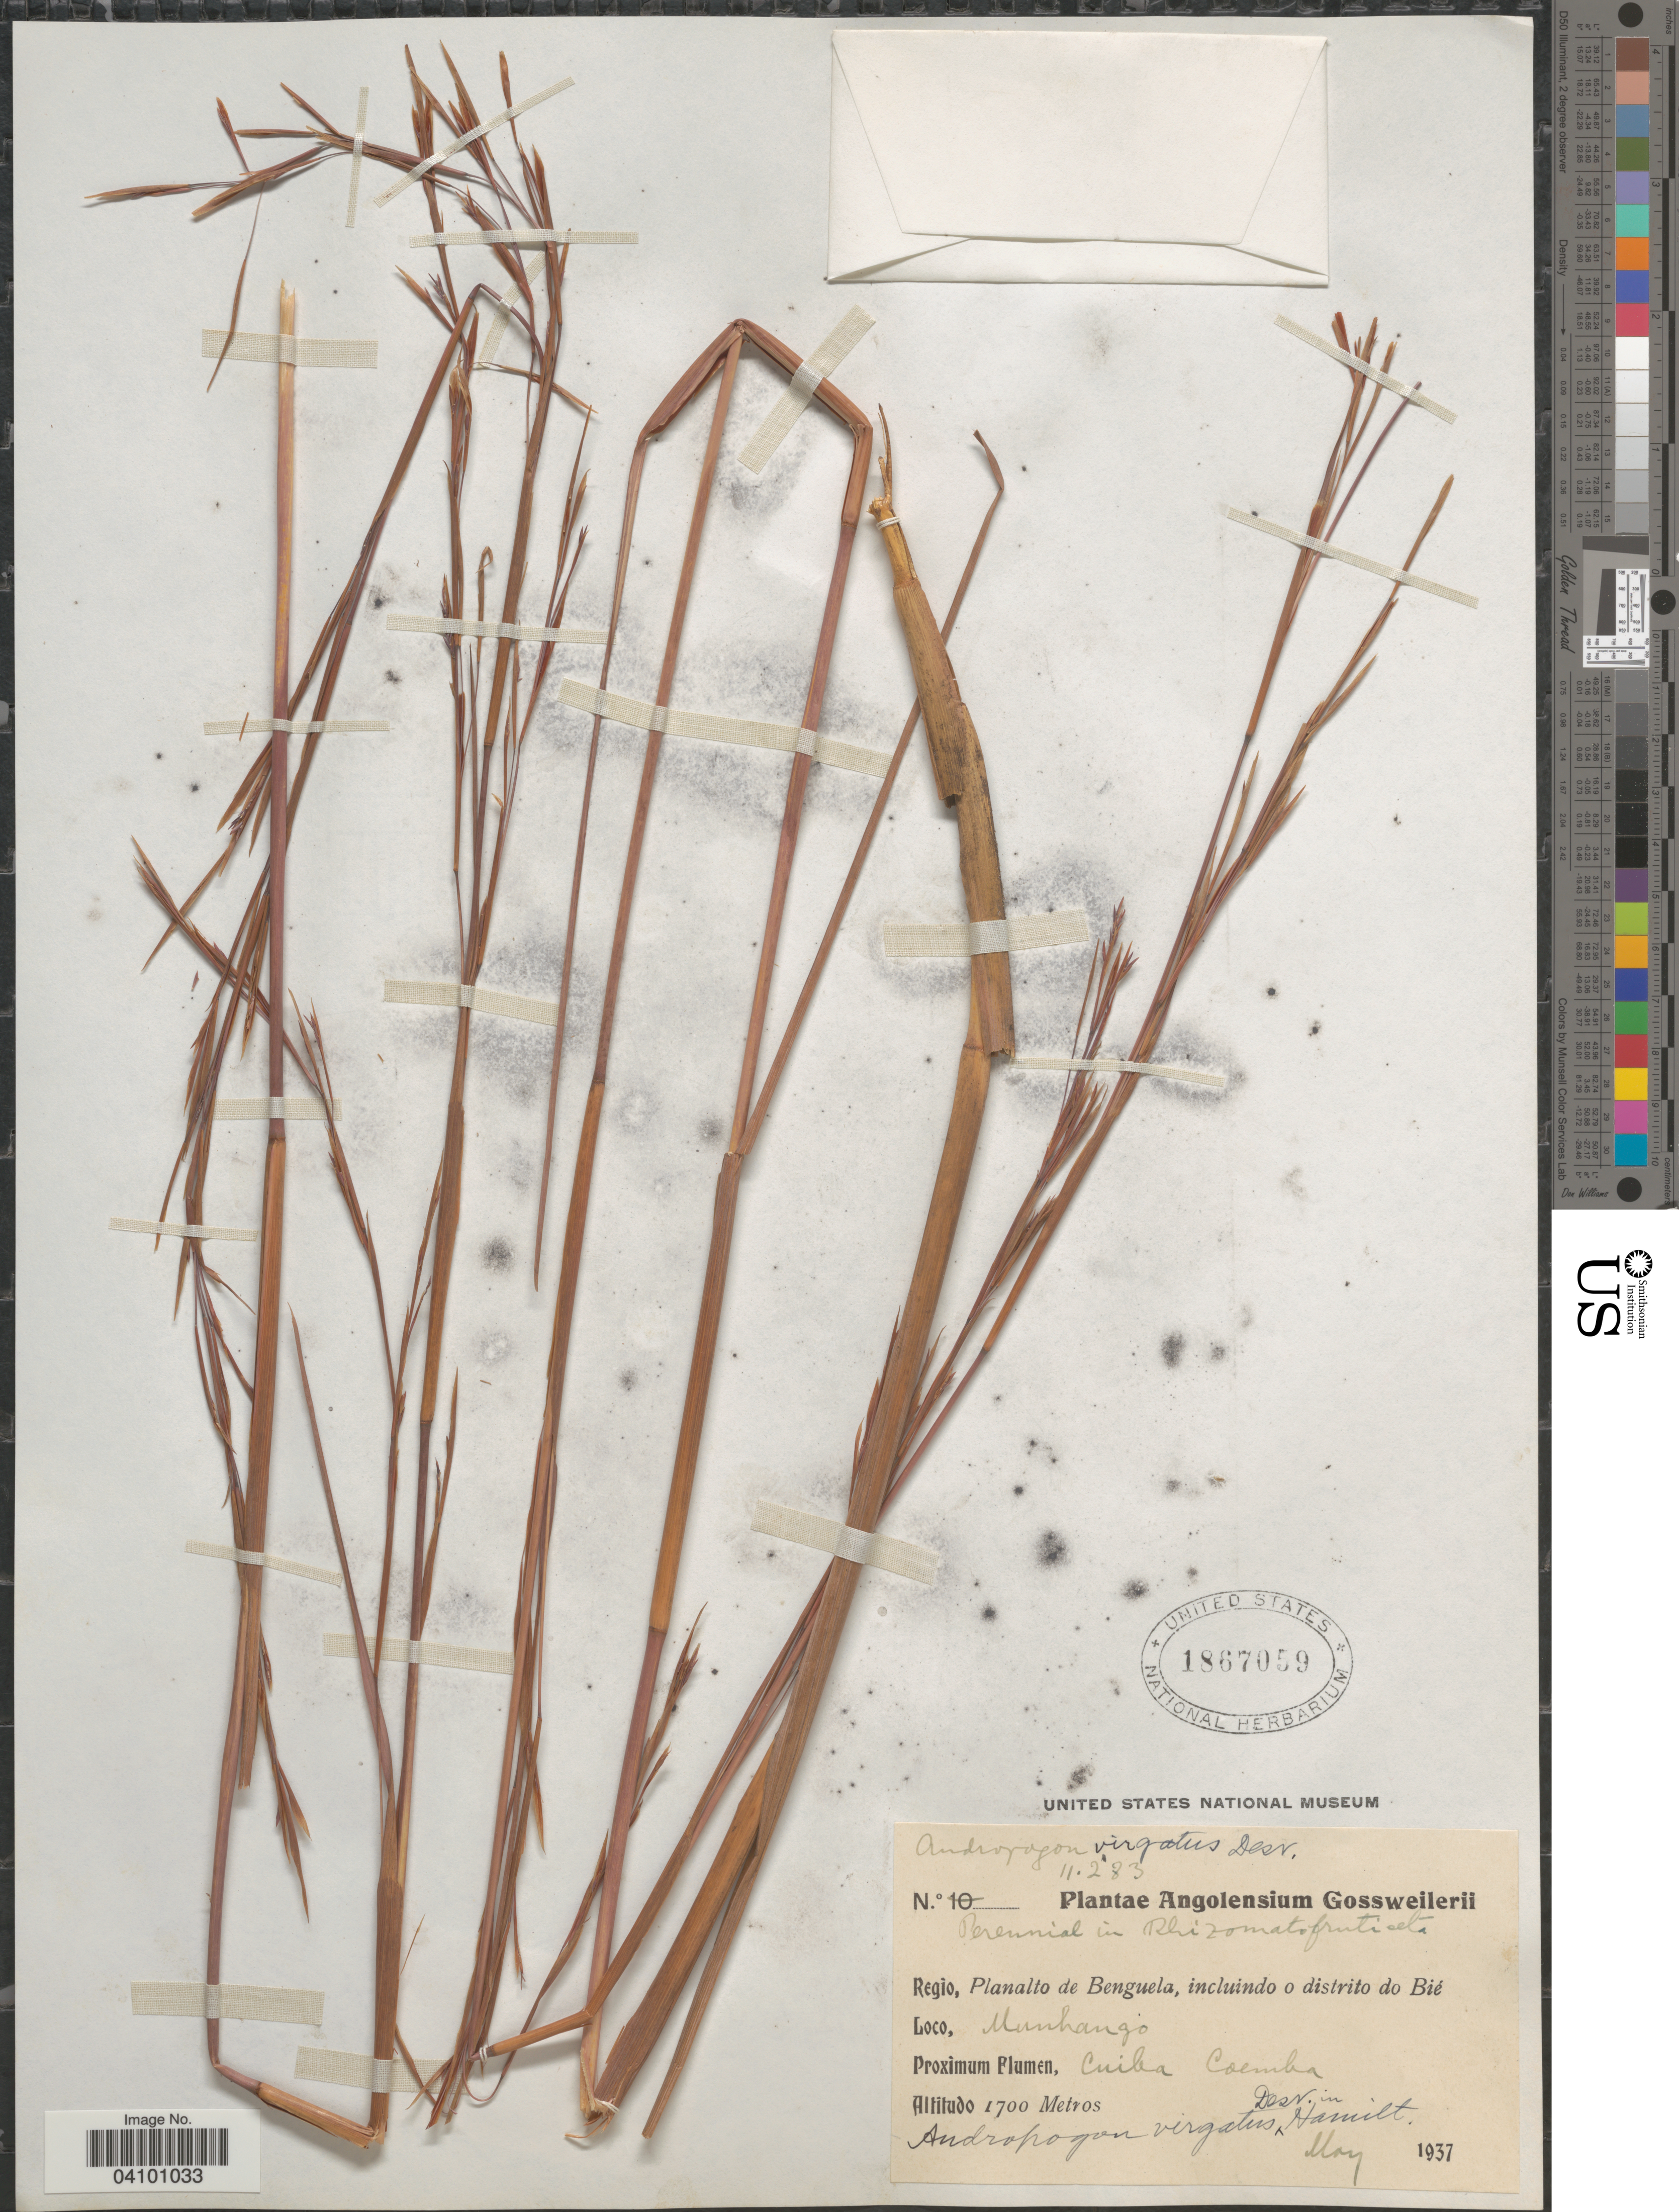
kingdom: Plantae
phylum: Tracheophyta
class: Liliopsida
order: Poales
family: Poaceae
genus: Andropogon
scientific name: Andropogon virgatus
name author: Desv. ex Ham.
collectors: -. Gossweiler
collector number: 11283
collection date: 1937-05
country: Angola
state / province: Benguela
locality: Regio, Planalto de Benguela, incluindo o distrito do Bié. Munhango. Proximum Flumen, Cuiba Caemba.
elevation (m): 1700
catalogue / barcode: US 1867059